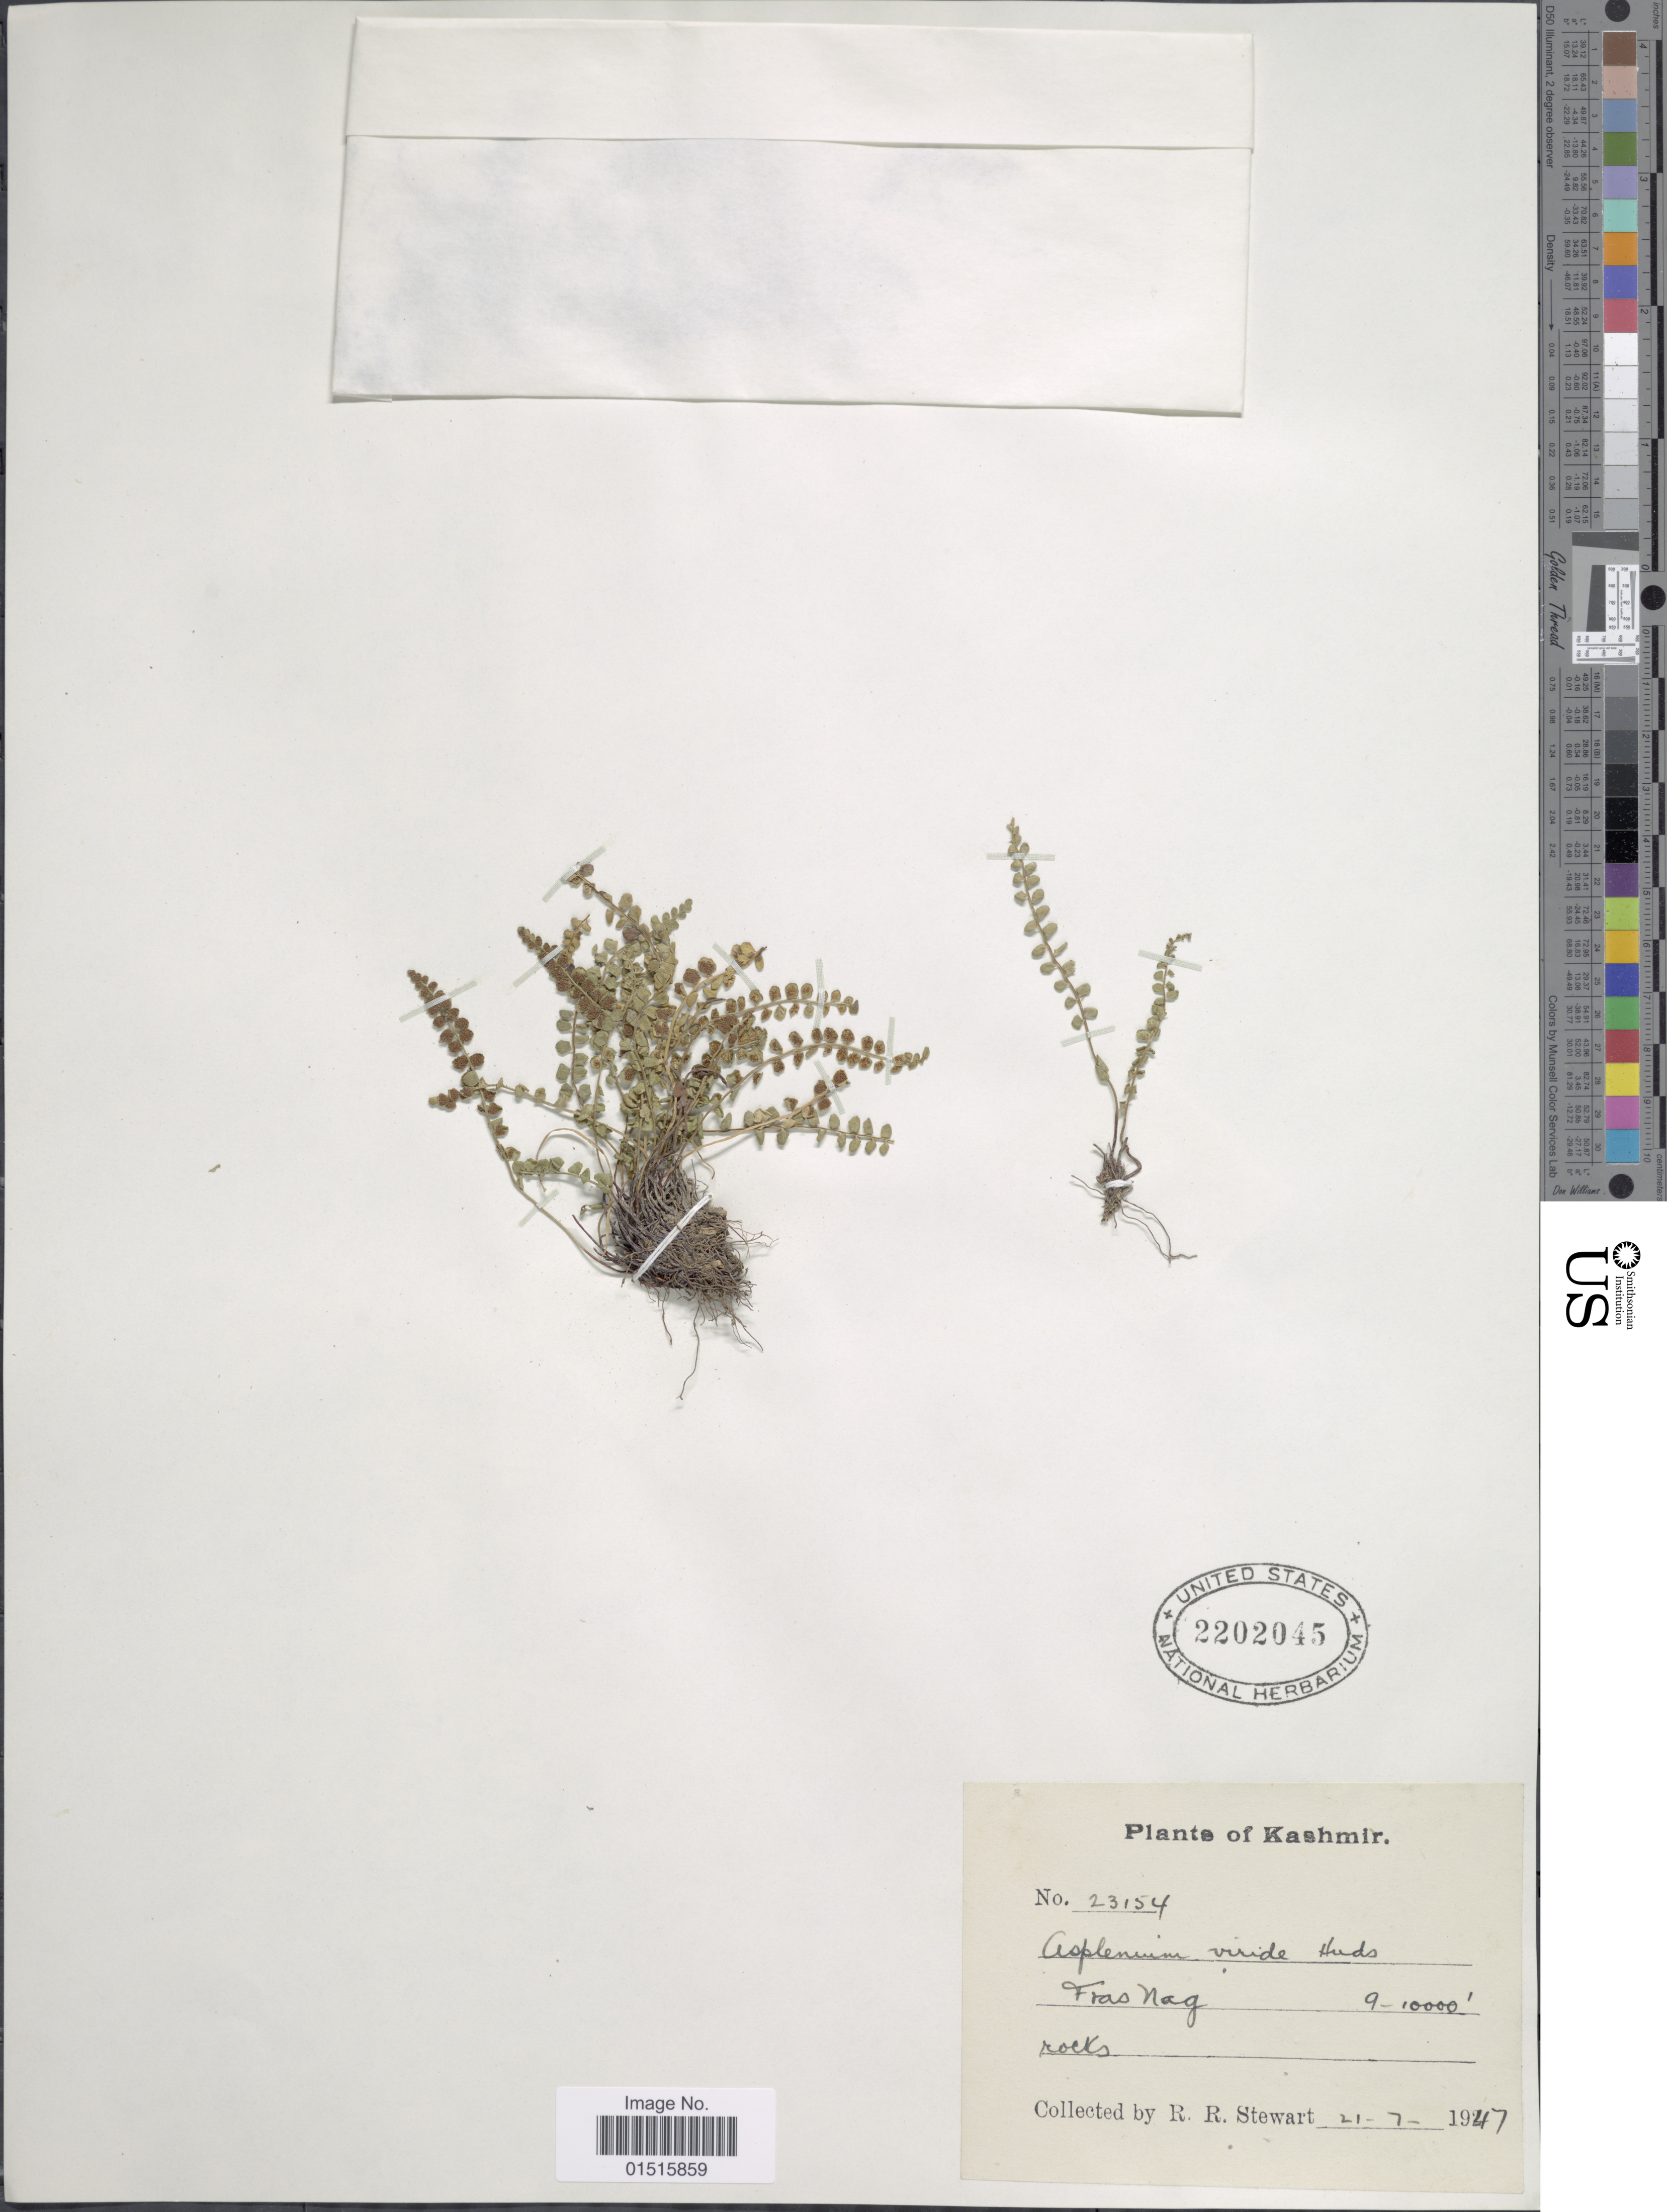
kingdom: Plantae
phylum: Tracheophyta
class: Polypodiopsida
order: Polypodiales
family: Aspleniaceae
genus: Asplenium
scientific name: Asplenium viride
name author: Huds.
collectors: R. R. Stewart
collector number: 23154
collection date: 1947-07-21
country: India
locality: Kashmir, Fras nag rocks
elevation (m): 2743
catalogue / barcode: US 2202045